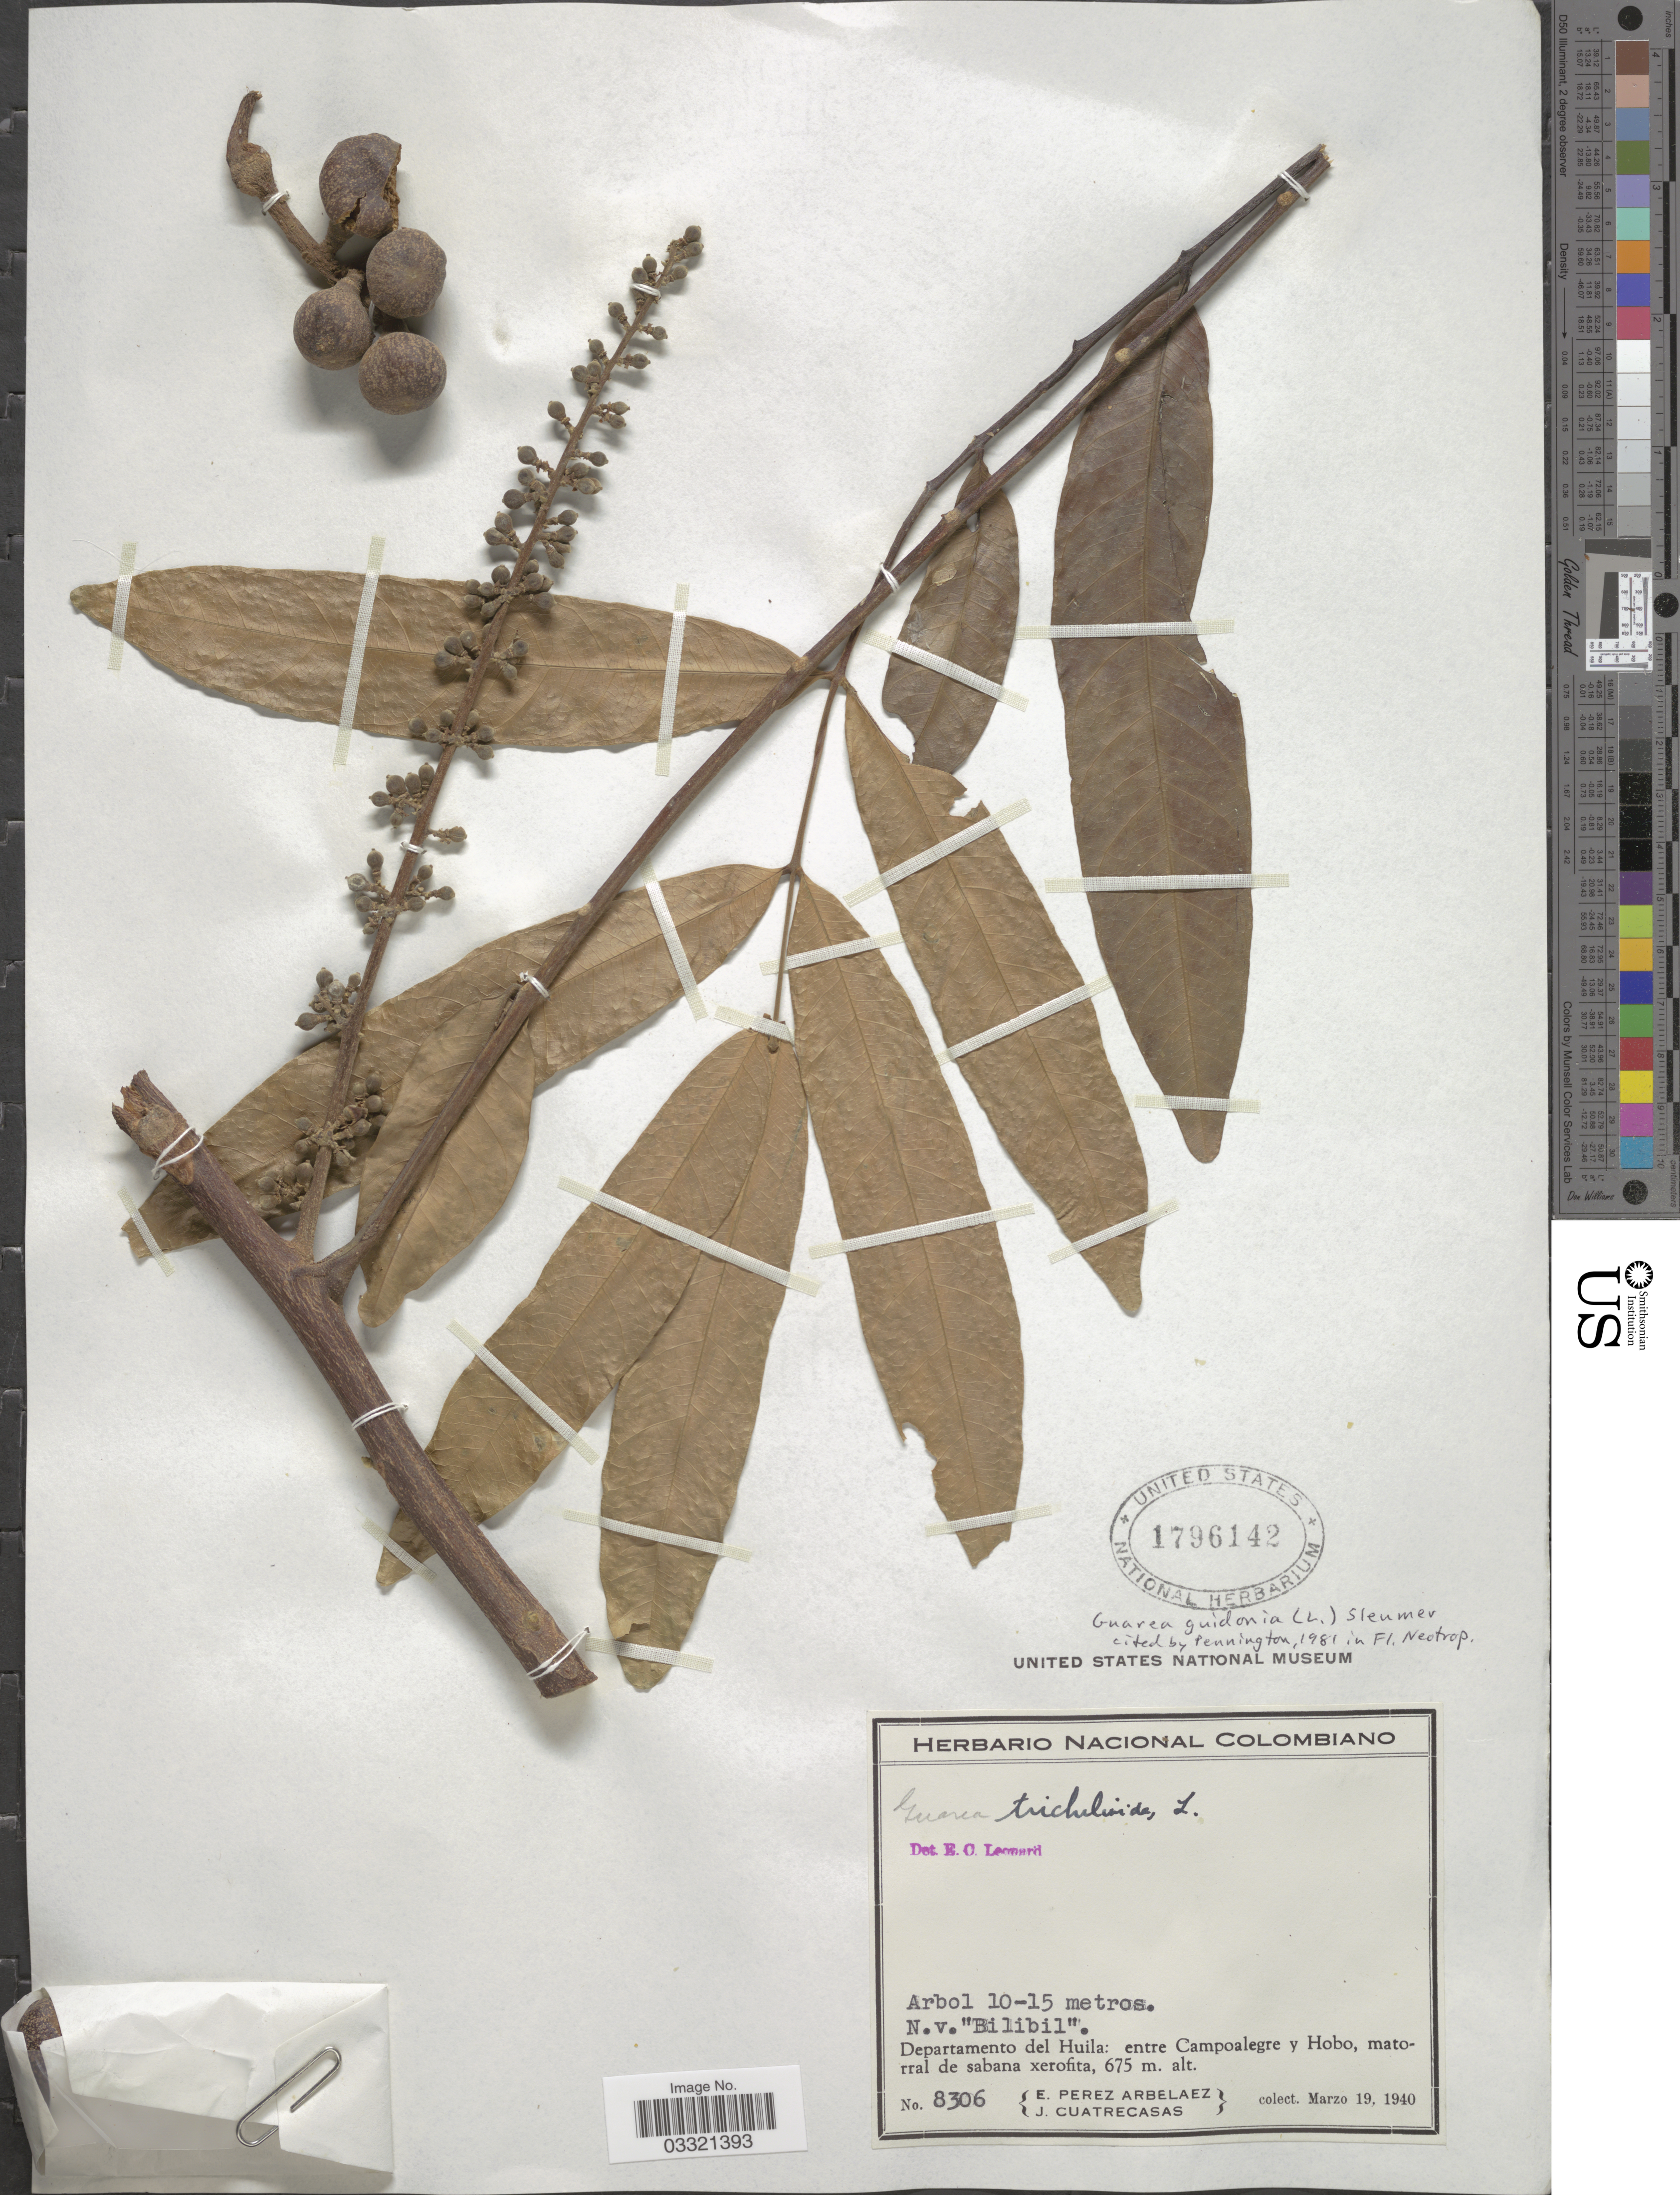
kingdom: Plantae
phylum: Tracheophyta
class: Magnoliopsida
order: Sapindales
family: Meliaceae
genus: Guarea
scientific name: Guarea guidonia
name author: (L.) Sleumer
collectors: E. Pérez Arbeláez & J. Cuatrecasas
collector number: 8306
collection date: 1940-03-19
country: Colombia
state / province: Huila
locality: entre Campoalegre y Hobo, matorral de sabana xerofita.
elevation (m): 675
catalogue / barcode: US 1796142